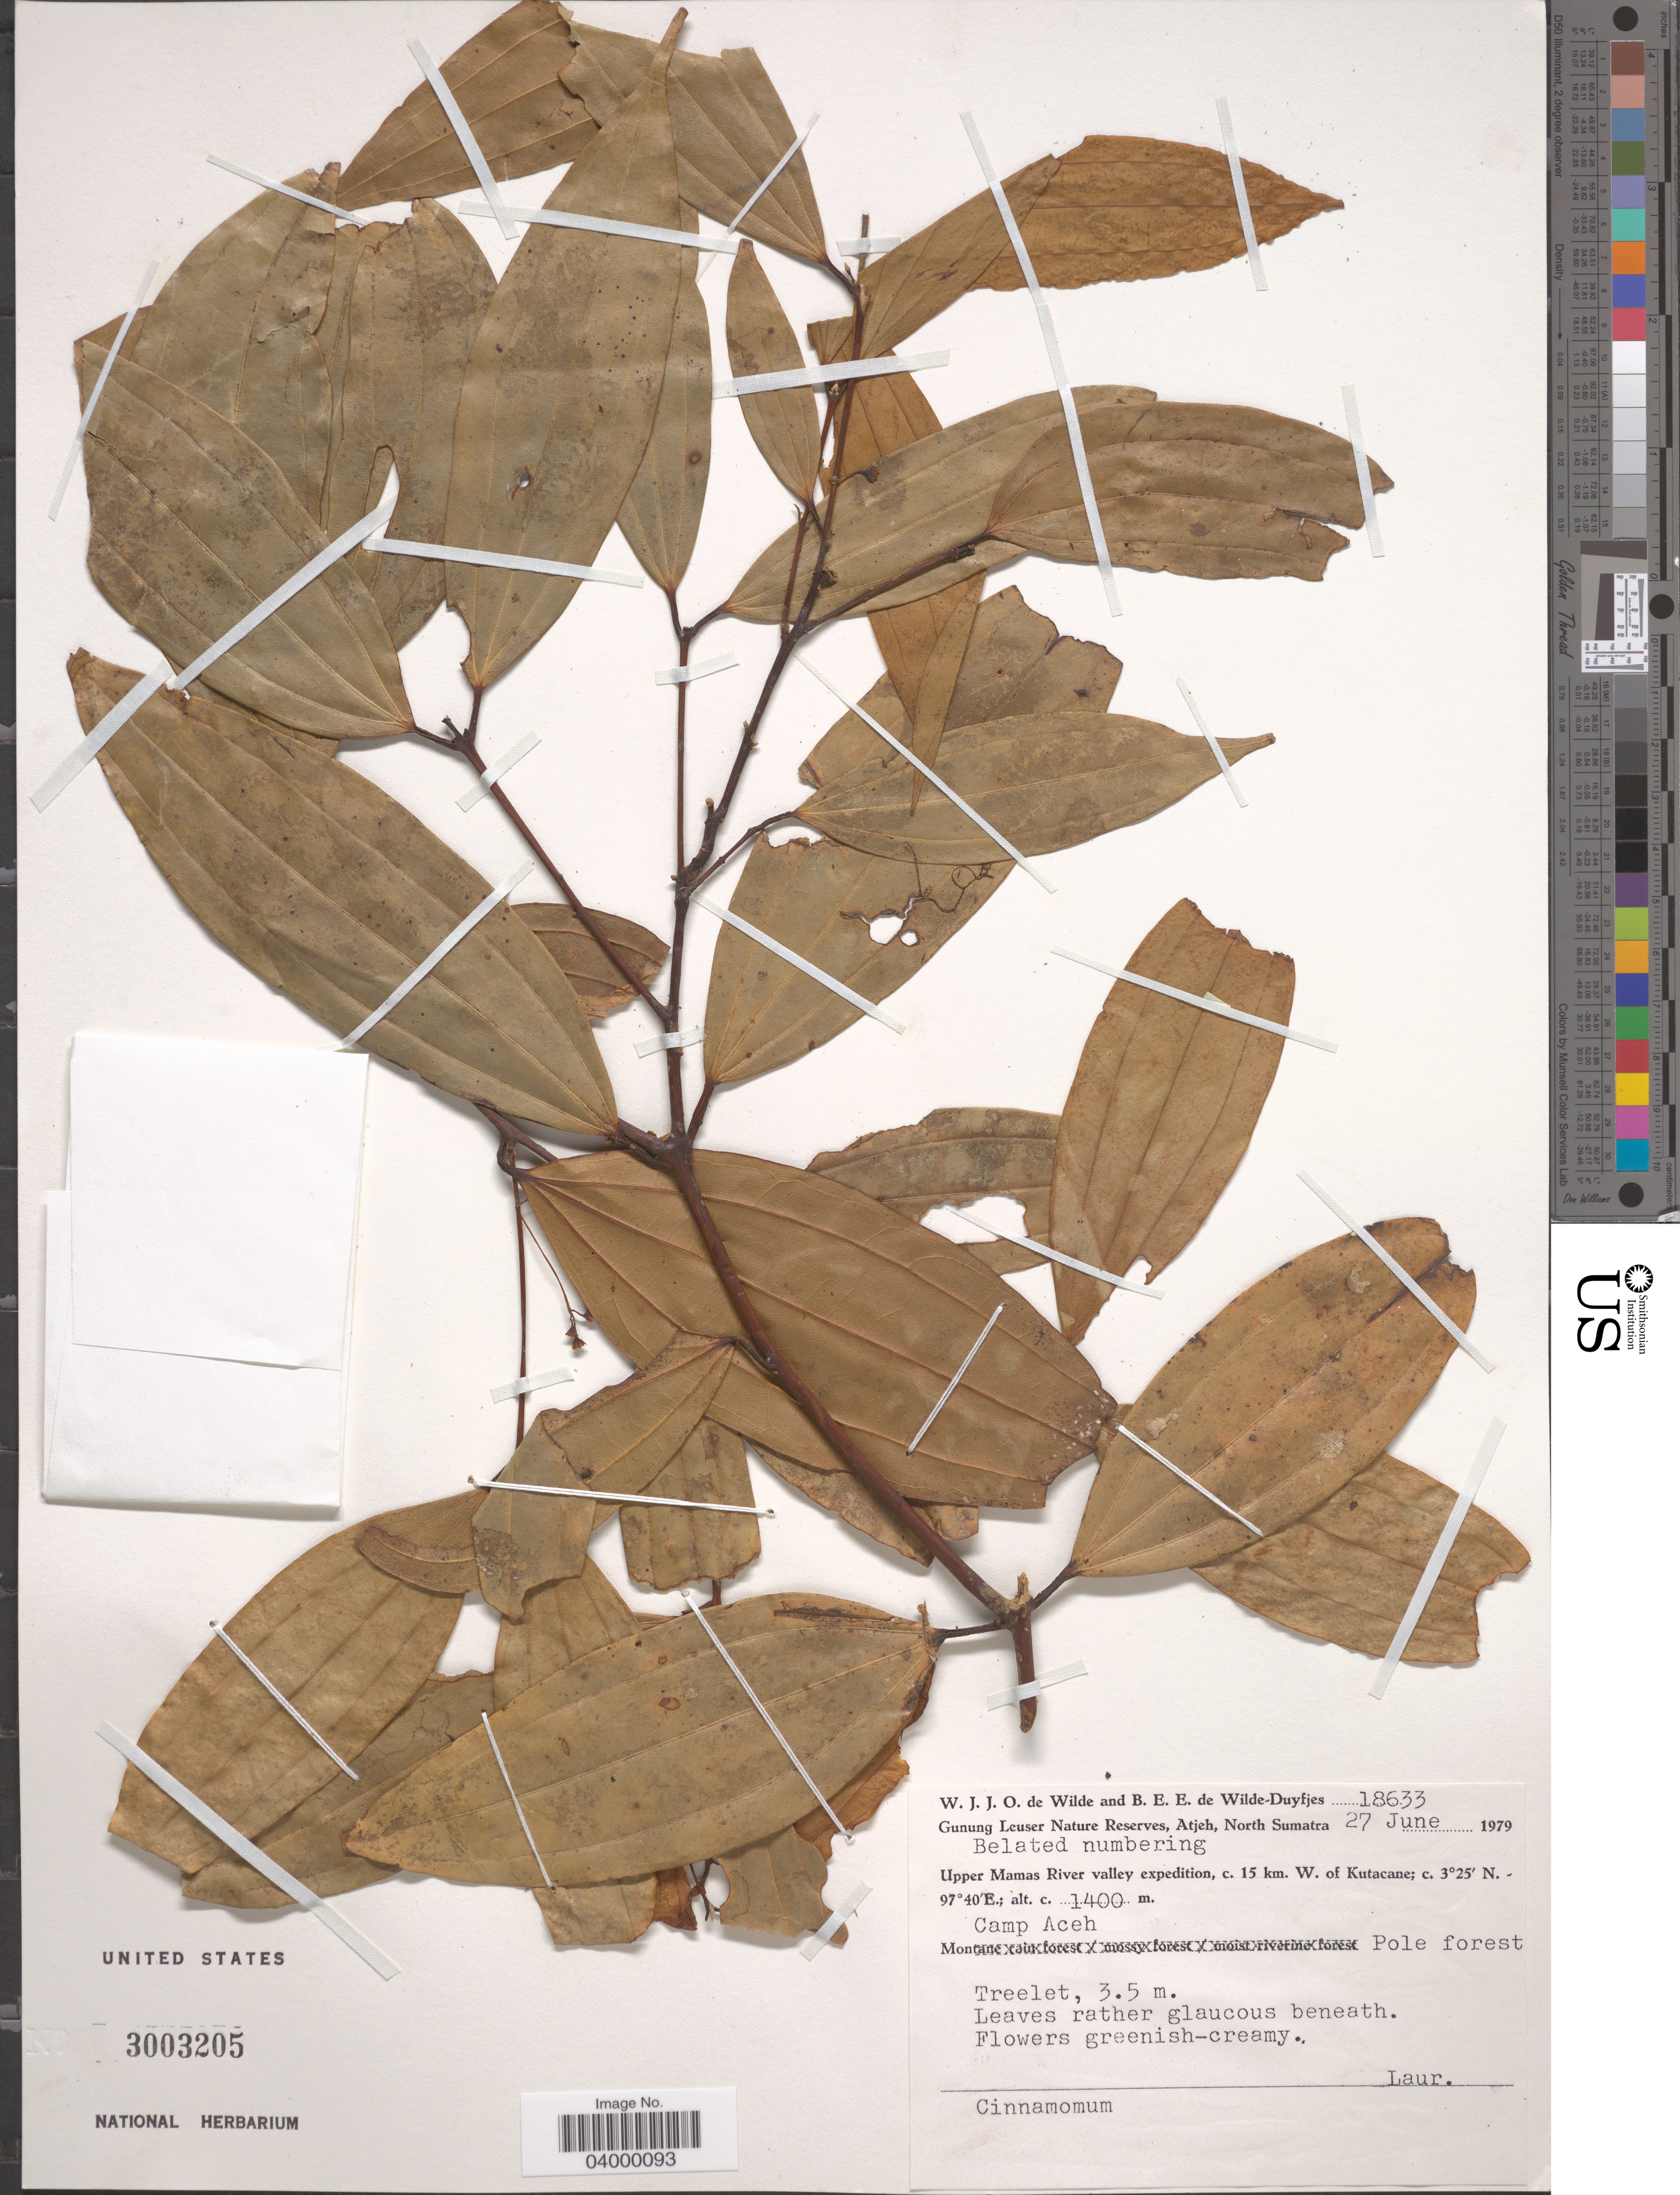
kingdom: Plantae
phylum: Tracheophyta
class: Magnoliopsida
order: Laurales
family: Lauraceae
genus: Cinnamomum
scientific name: Cinnamomum sp.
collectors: W. J. de Wilde & B. E. de Wilde-Duyfjes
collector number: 18633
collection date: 1979-06-27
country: Indonesia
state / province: Sumatra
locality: Gunung Leuser Nature Reserve, Atjeh, North Sumatra. Upper Mamas River valley expedition, c. 15 km. W. of Kutacane. Camp Aceh.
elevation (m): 1400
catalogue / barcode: US 3003205